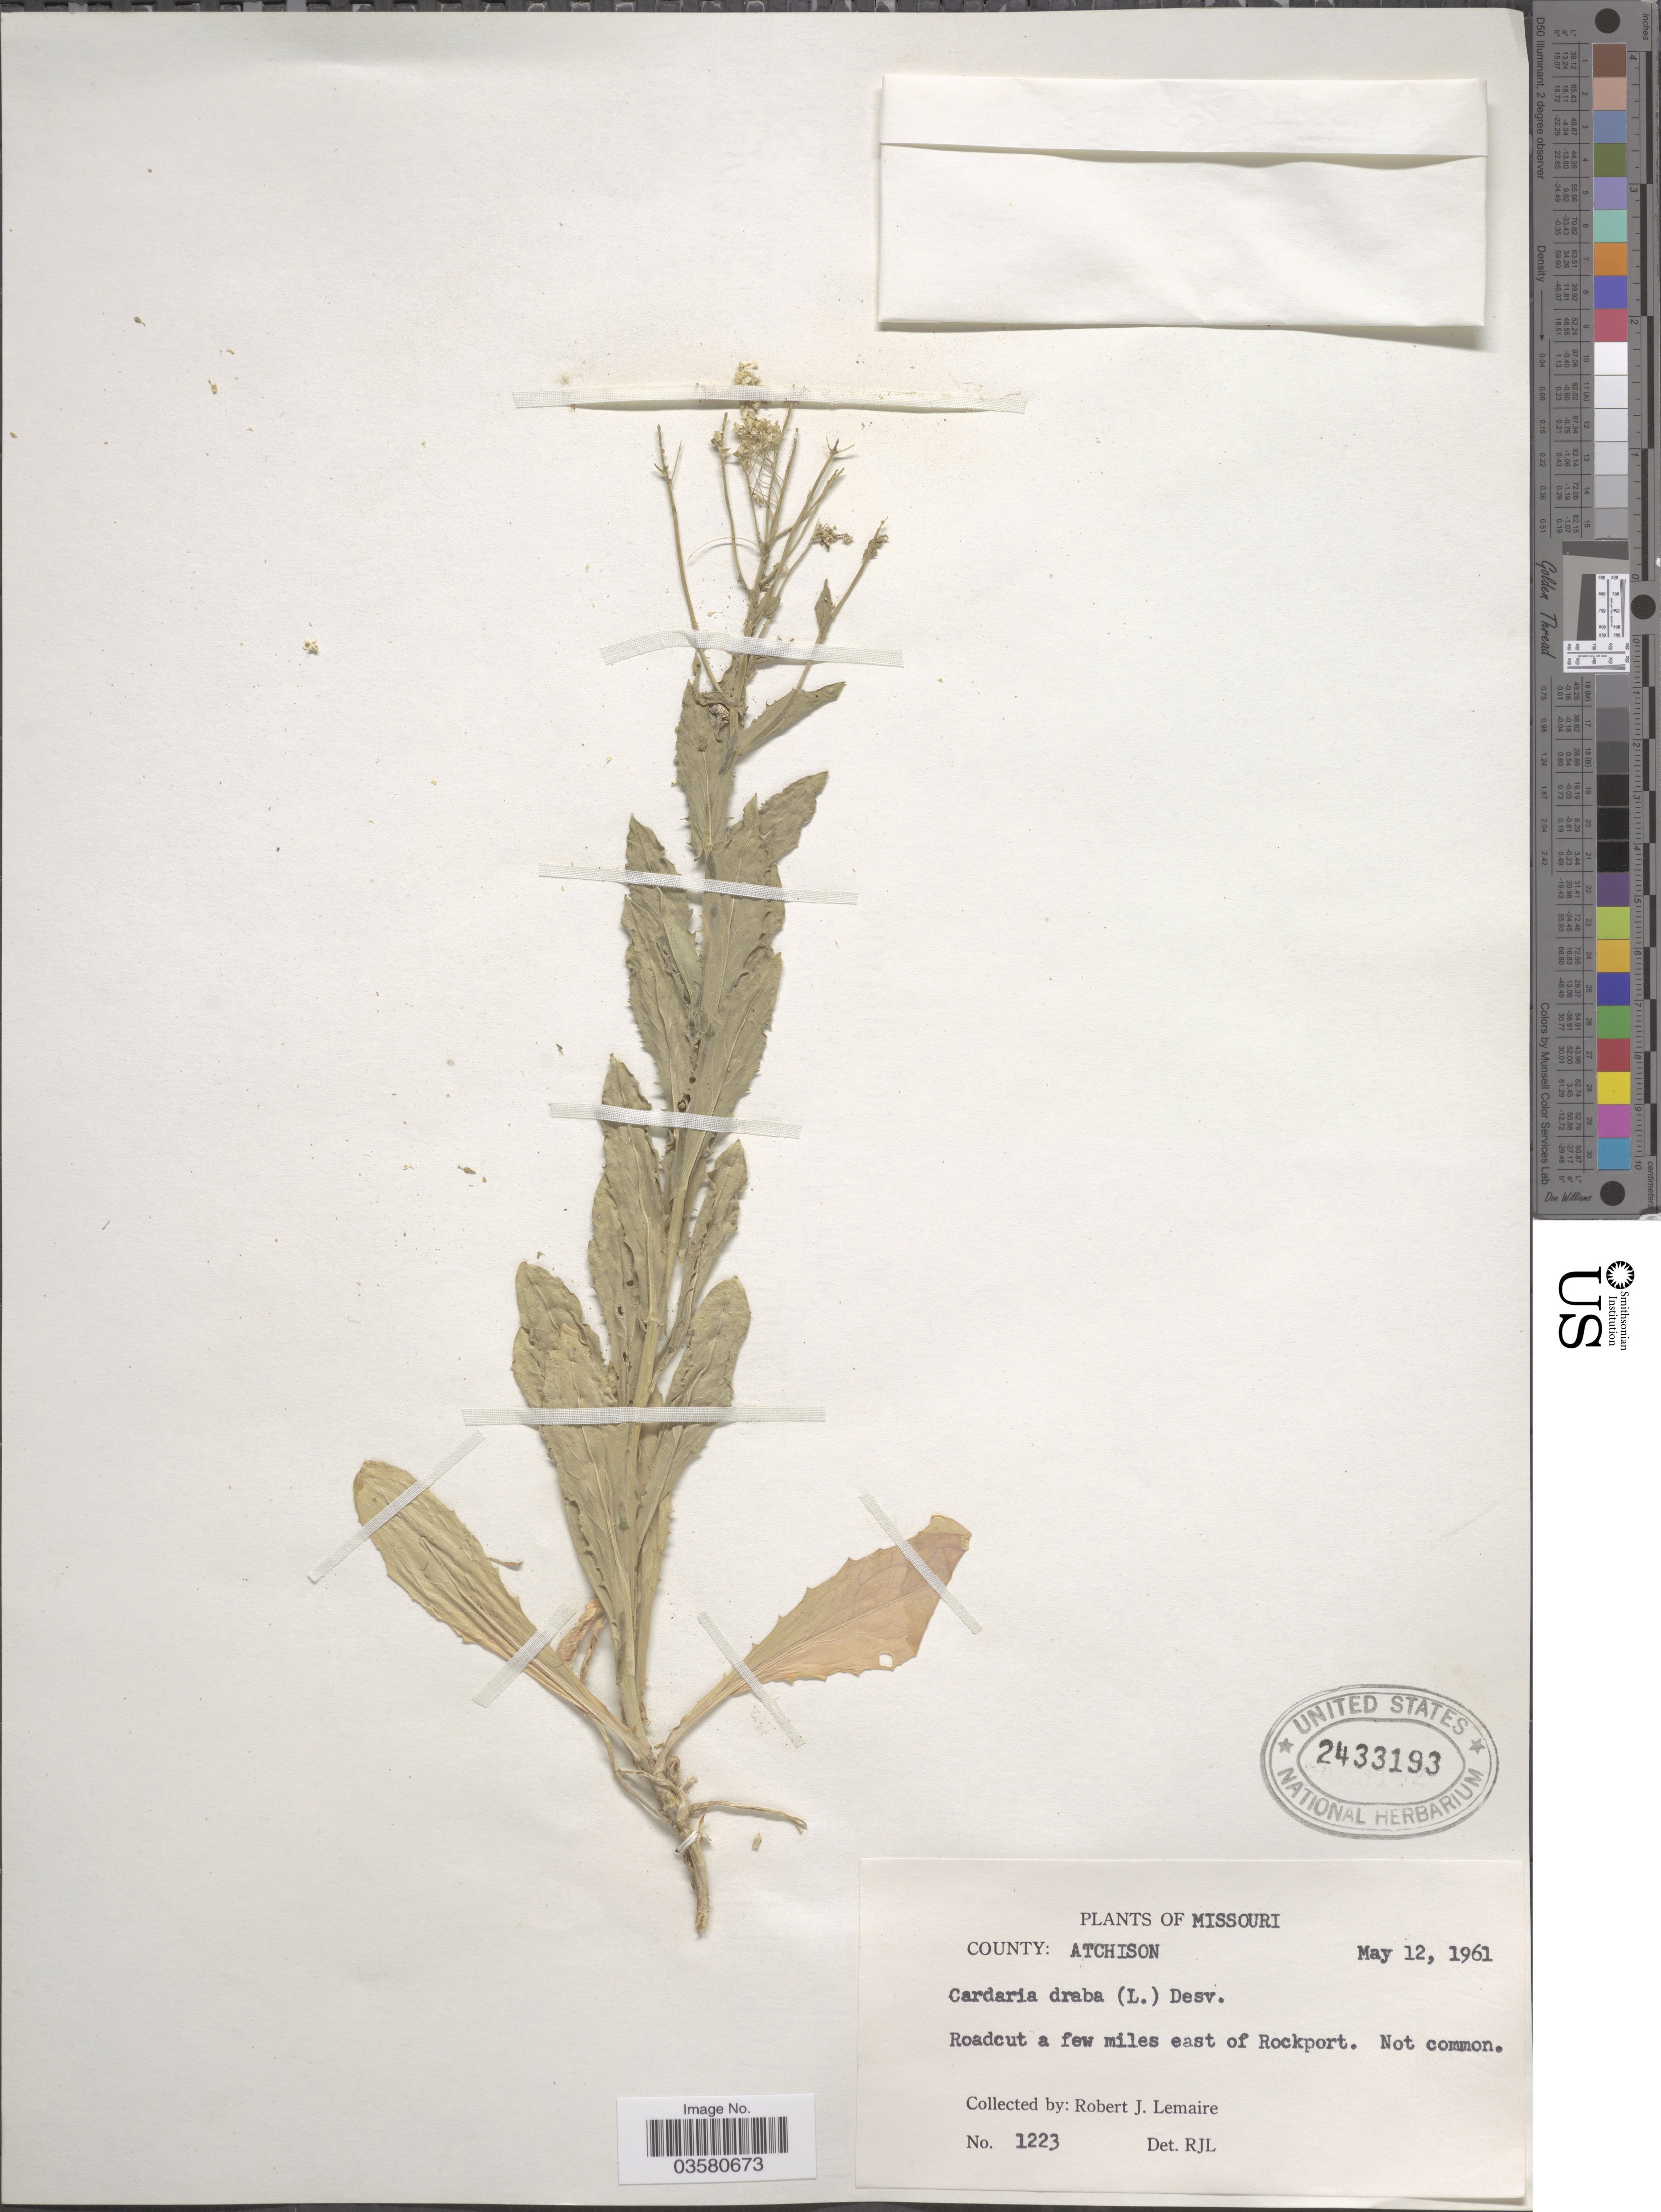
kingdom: Plantae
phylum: Tracheophyta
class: Magnoliopsida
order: Brassicales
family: Brassicaceae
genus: Lepidium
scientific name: Lepidium draba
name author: L.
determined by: Strong, M. T., (US), Smithsonian Institution - National Museum of Natural History (UNITED STATES)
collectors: R. J. Lemaire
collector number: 1223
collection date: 1961-05-12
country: United States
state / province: Missouri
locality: County: Atchison. Roadcut a few miles east of Rockport.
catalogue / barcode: US 2433193